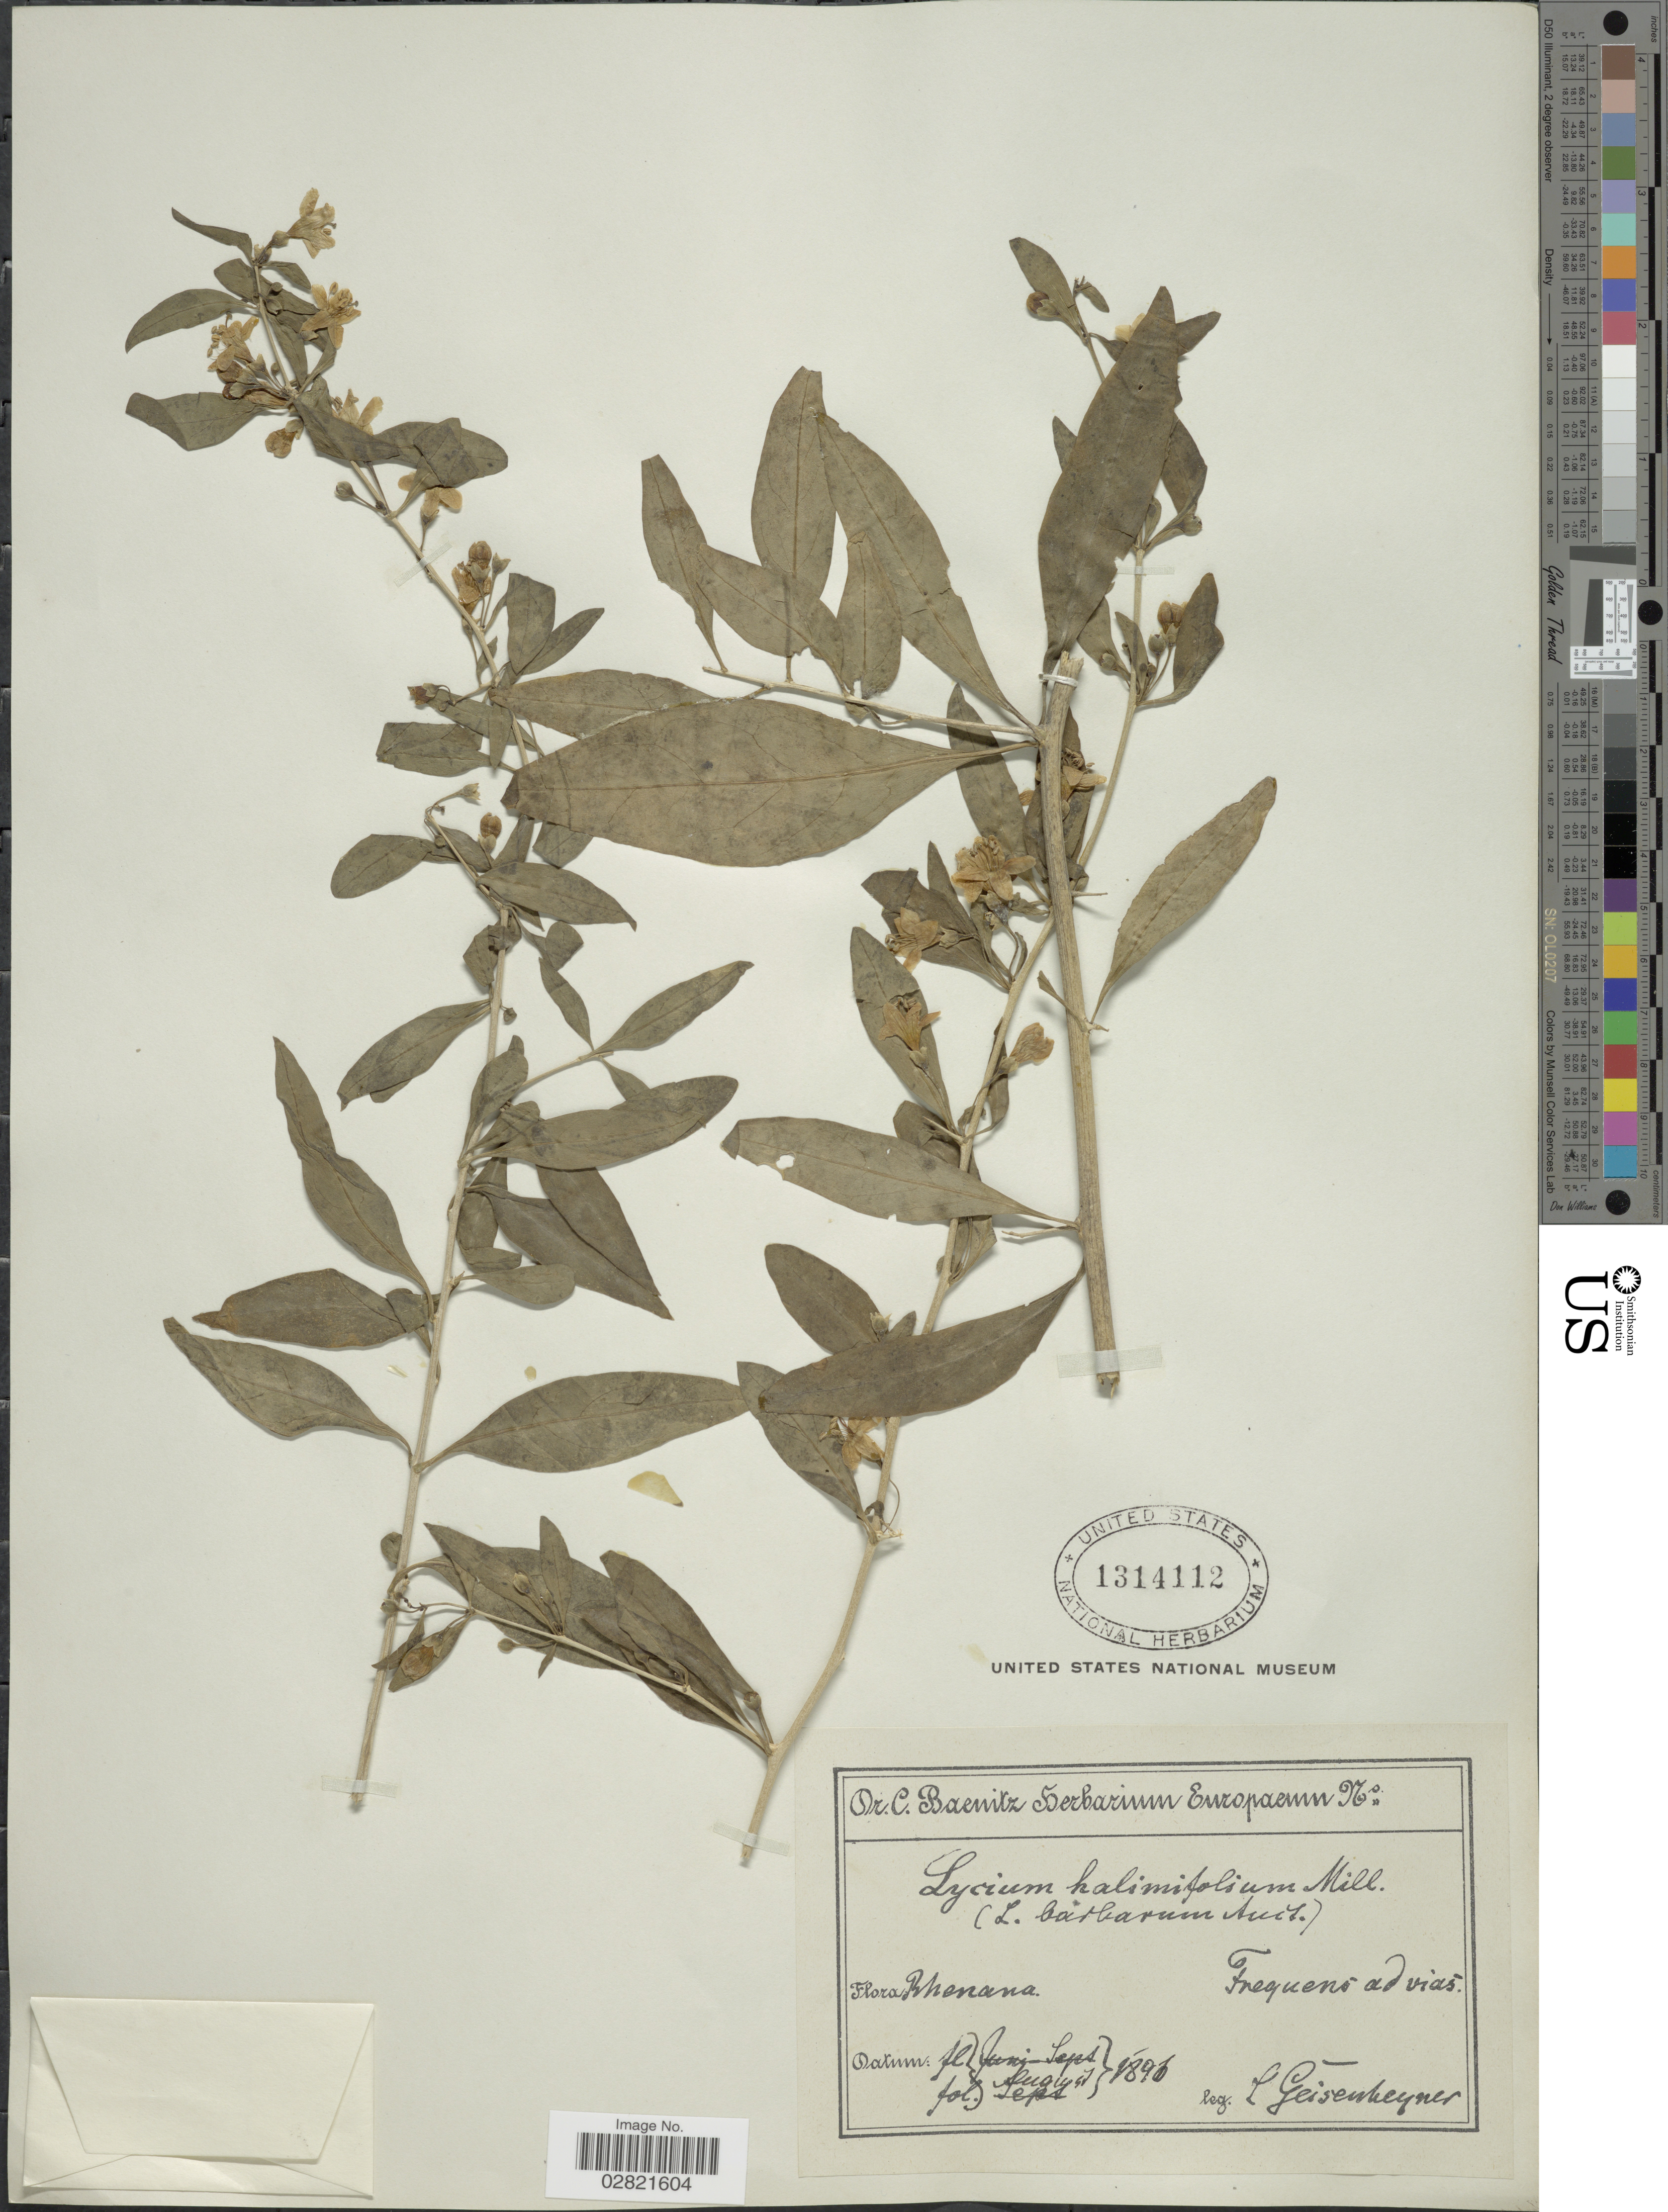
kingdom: Plantae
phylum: Tracheophyta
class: Magnoliopsida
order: Solanales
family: Solanaceae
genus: Lycium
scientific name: Lycium barbarum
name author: L.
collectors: L. Geisenheyner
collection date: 1891-08-04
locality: Rhenana.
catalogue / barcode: US 1314112